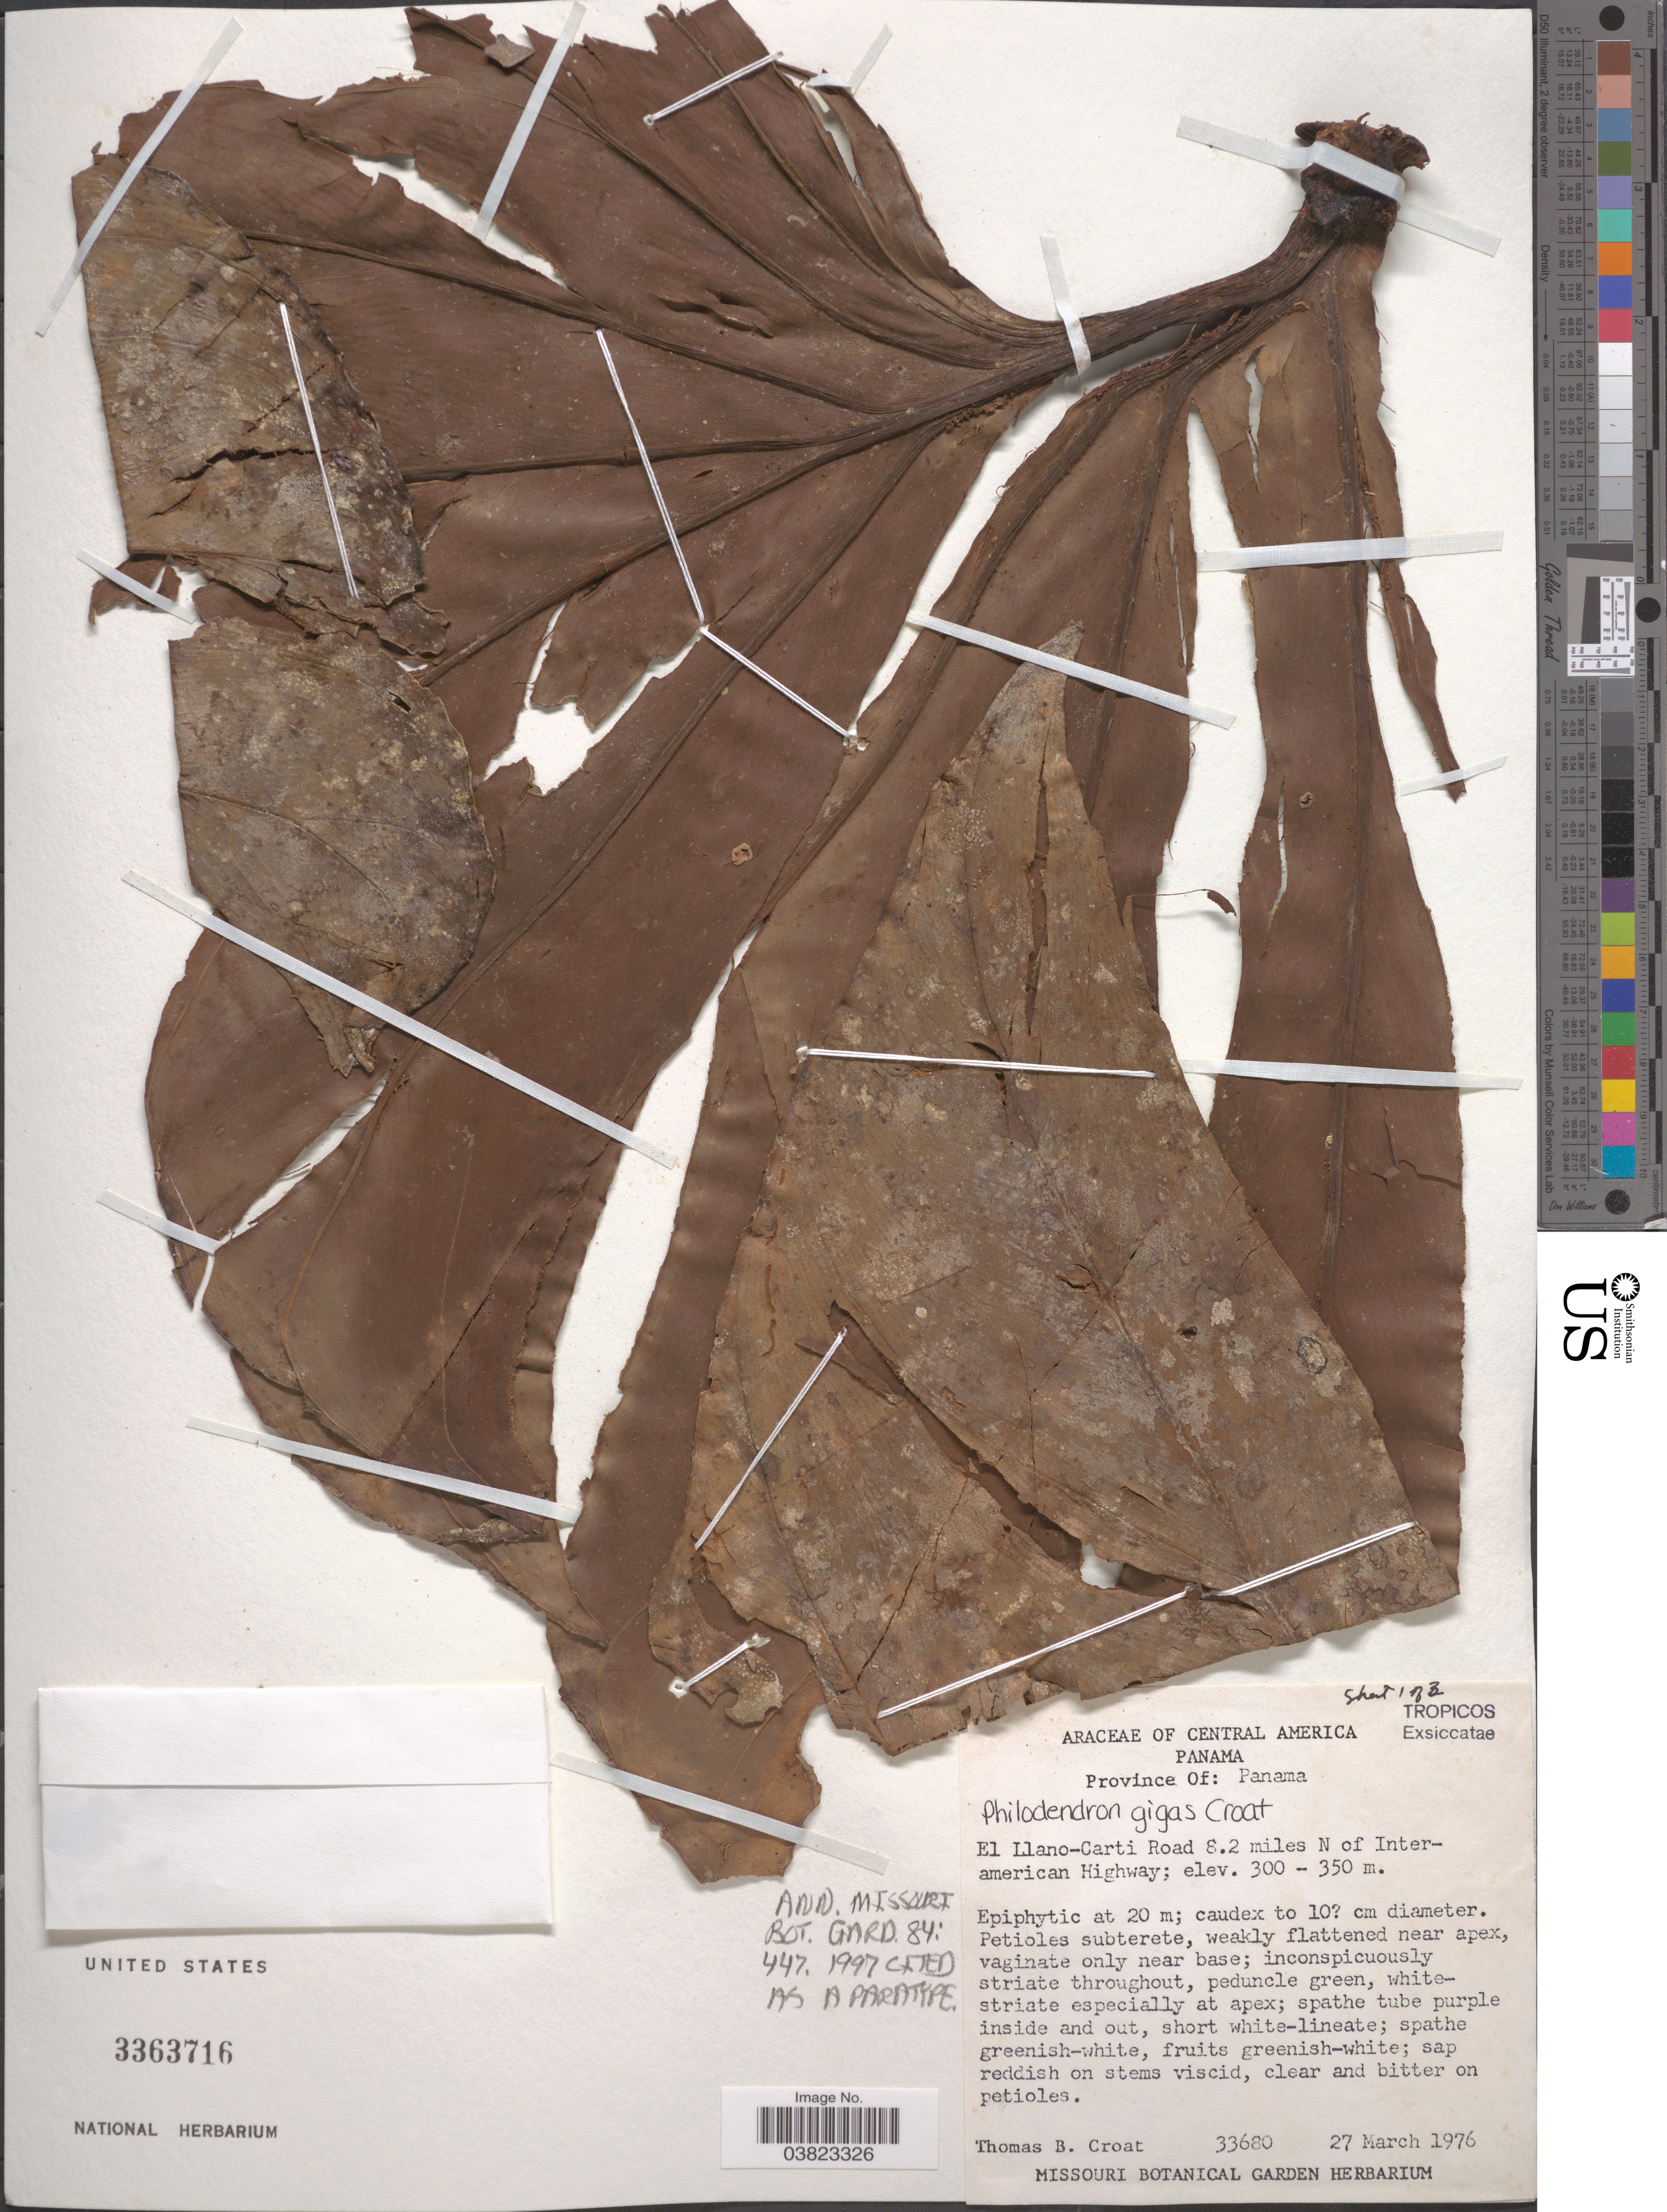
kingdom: Plantae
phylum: Tracheophyta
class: Liliopsida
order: Alismatales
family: Araceae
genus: Philodendron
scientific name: Philodendron gigas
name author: Croat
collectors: T. B. Croat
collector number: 33680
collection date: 1976-03-27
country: Panama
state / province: Panamá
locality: El Llano-Carti Road 8.2 miles N of Inter-american Highway.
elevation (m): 300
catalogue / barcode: US 3363716